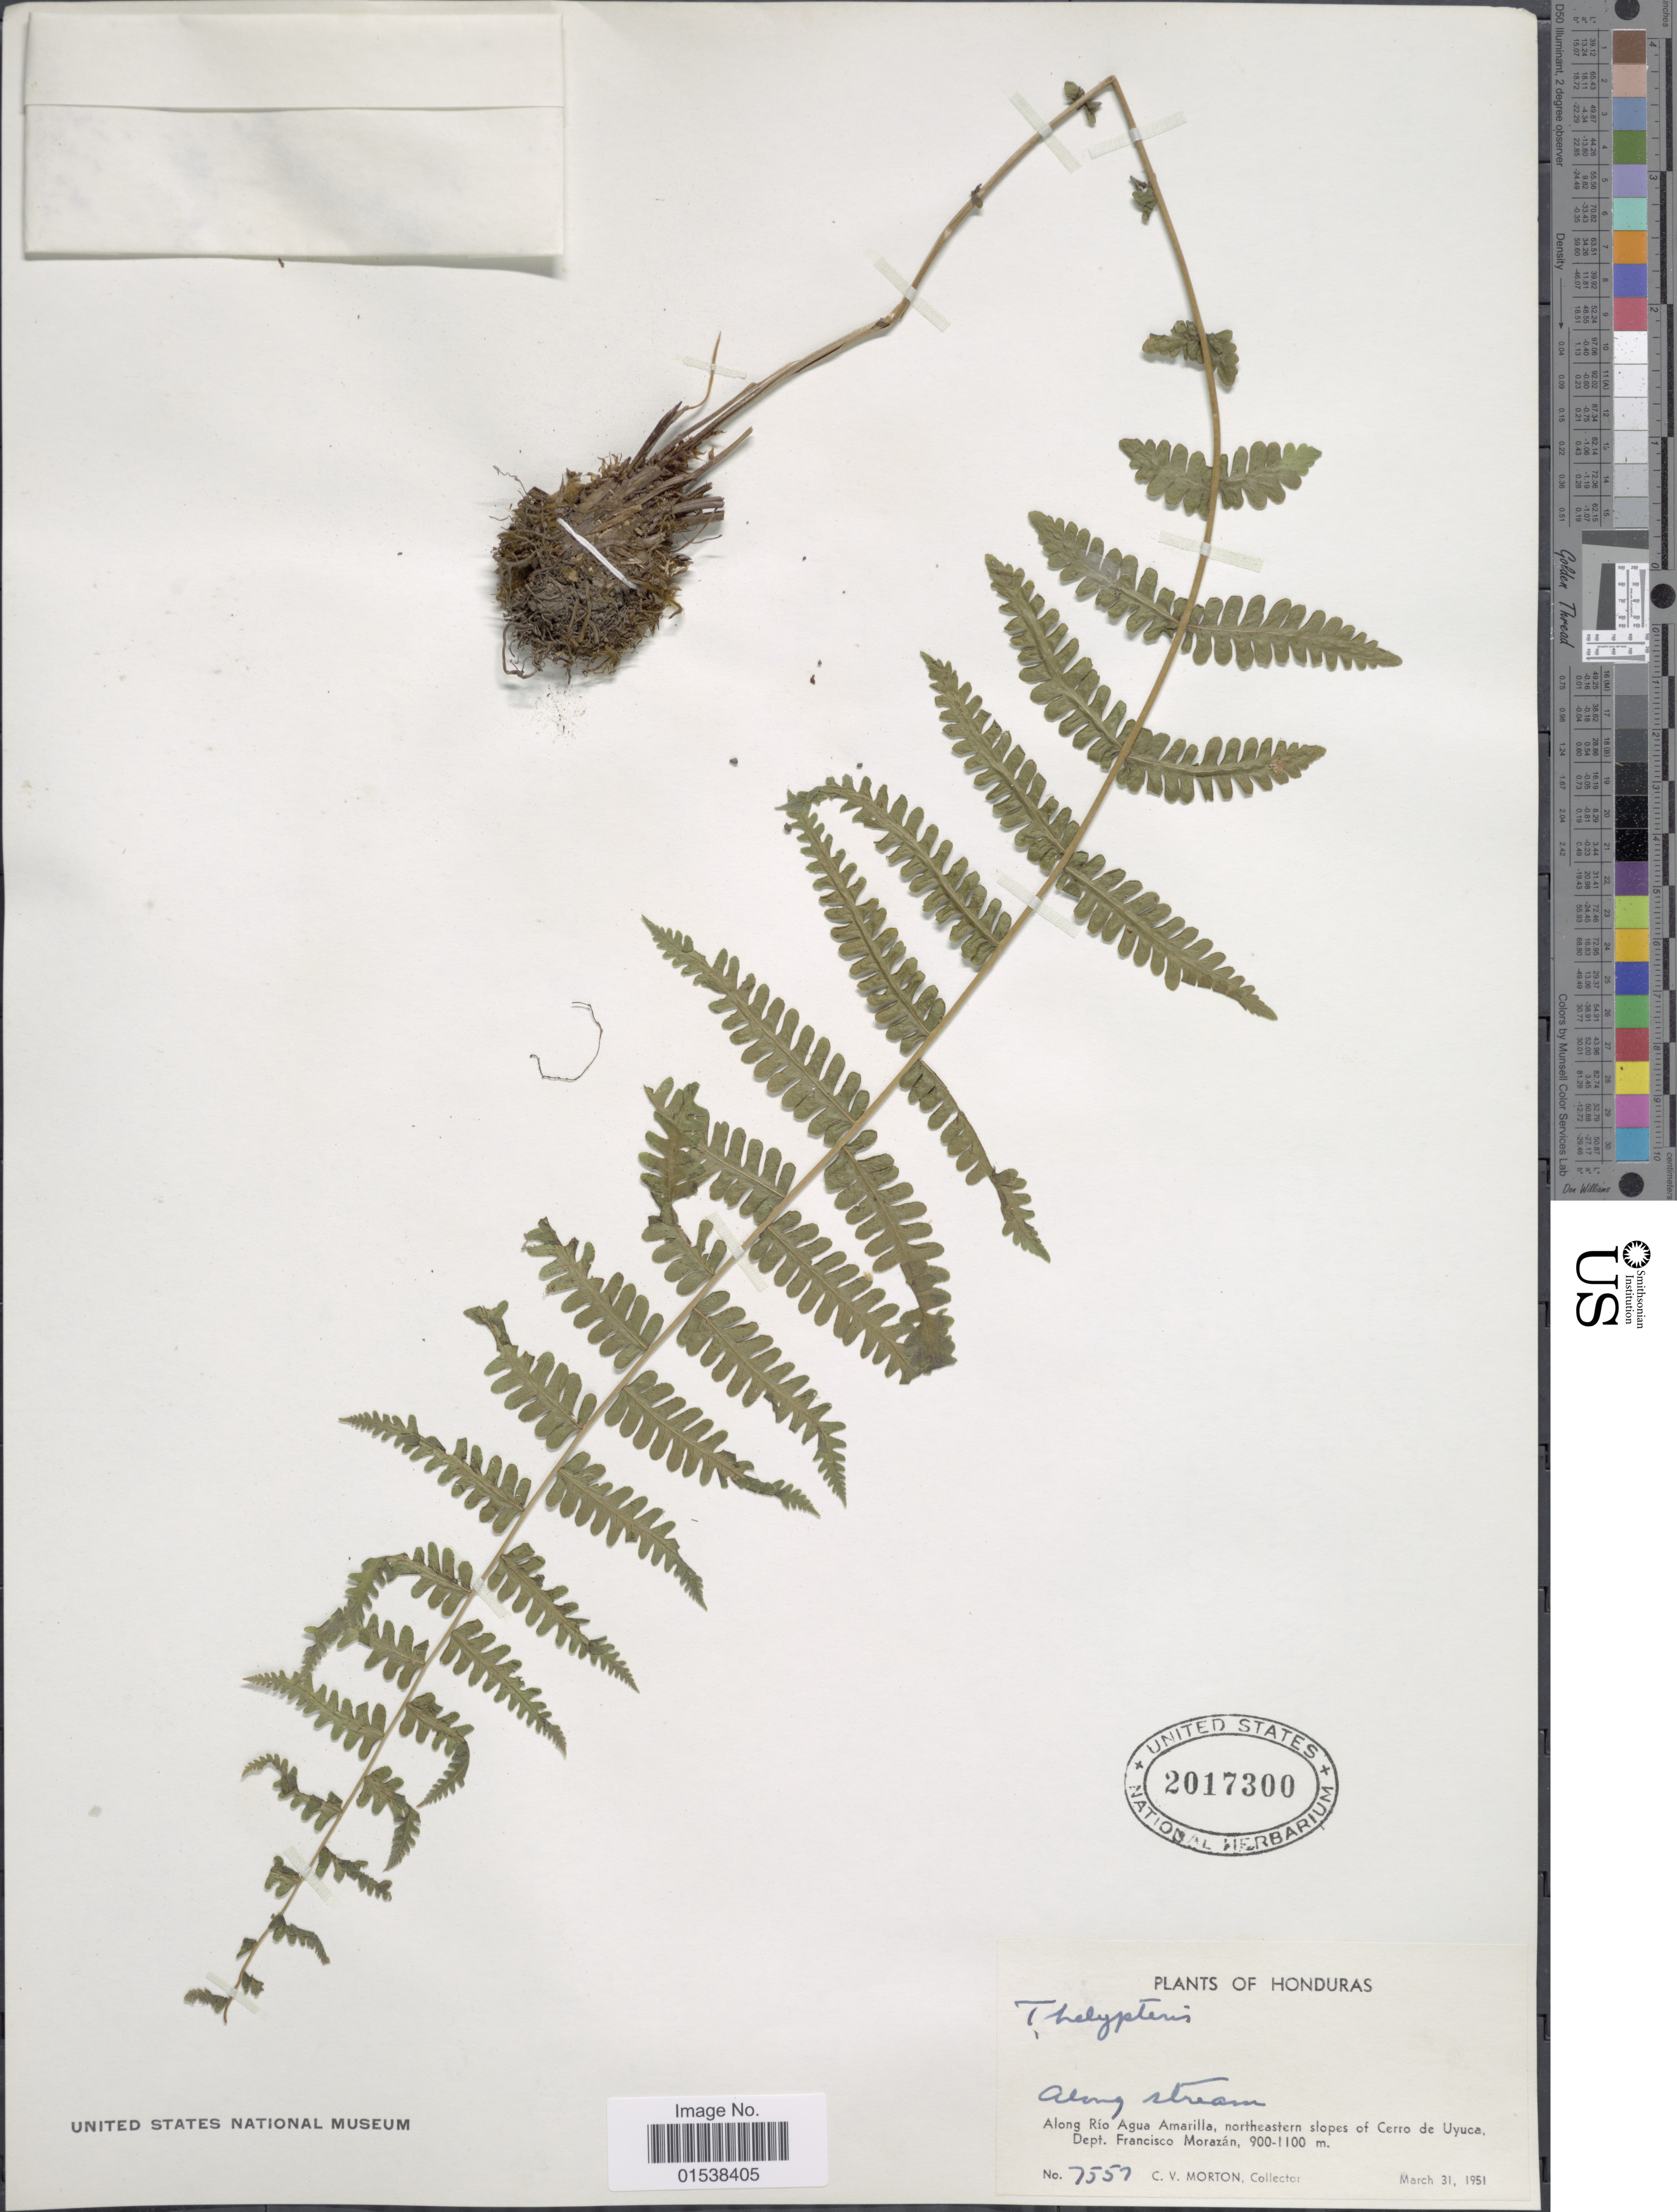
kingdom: Plantae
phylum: Tracheophyta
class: Polypodiopsida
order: Polypodiales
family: Thelypteridaceae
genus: Amauropelta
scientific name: Amauropelta melanochlaena (C. Chr.) comb. nov., ined 2015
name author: (C. Chr.)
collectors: C. V. Morton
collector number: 7557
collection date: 1951-03-31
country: Honduras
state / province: Fco. Morazán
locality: Along Rio Agua Amarilla, northeastern slopes of Cerro de Uyuca, Dept. Francisco Morazan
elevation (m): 900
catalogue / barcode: US 2017300